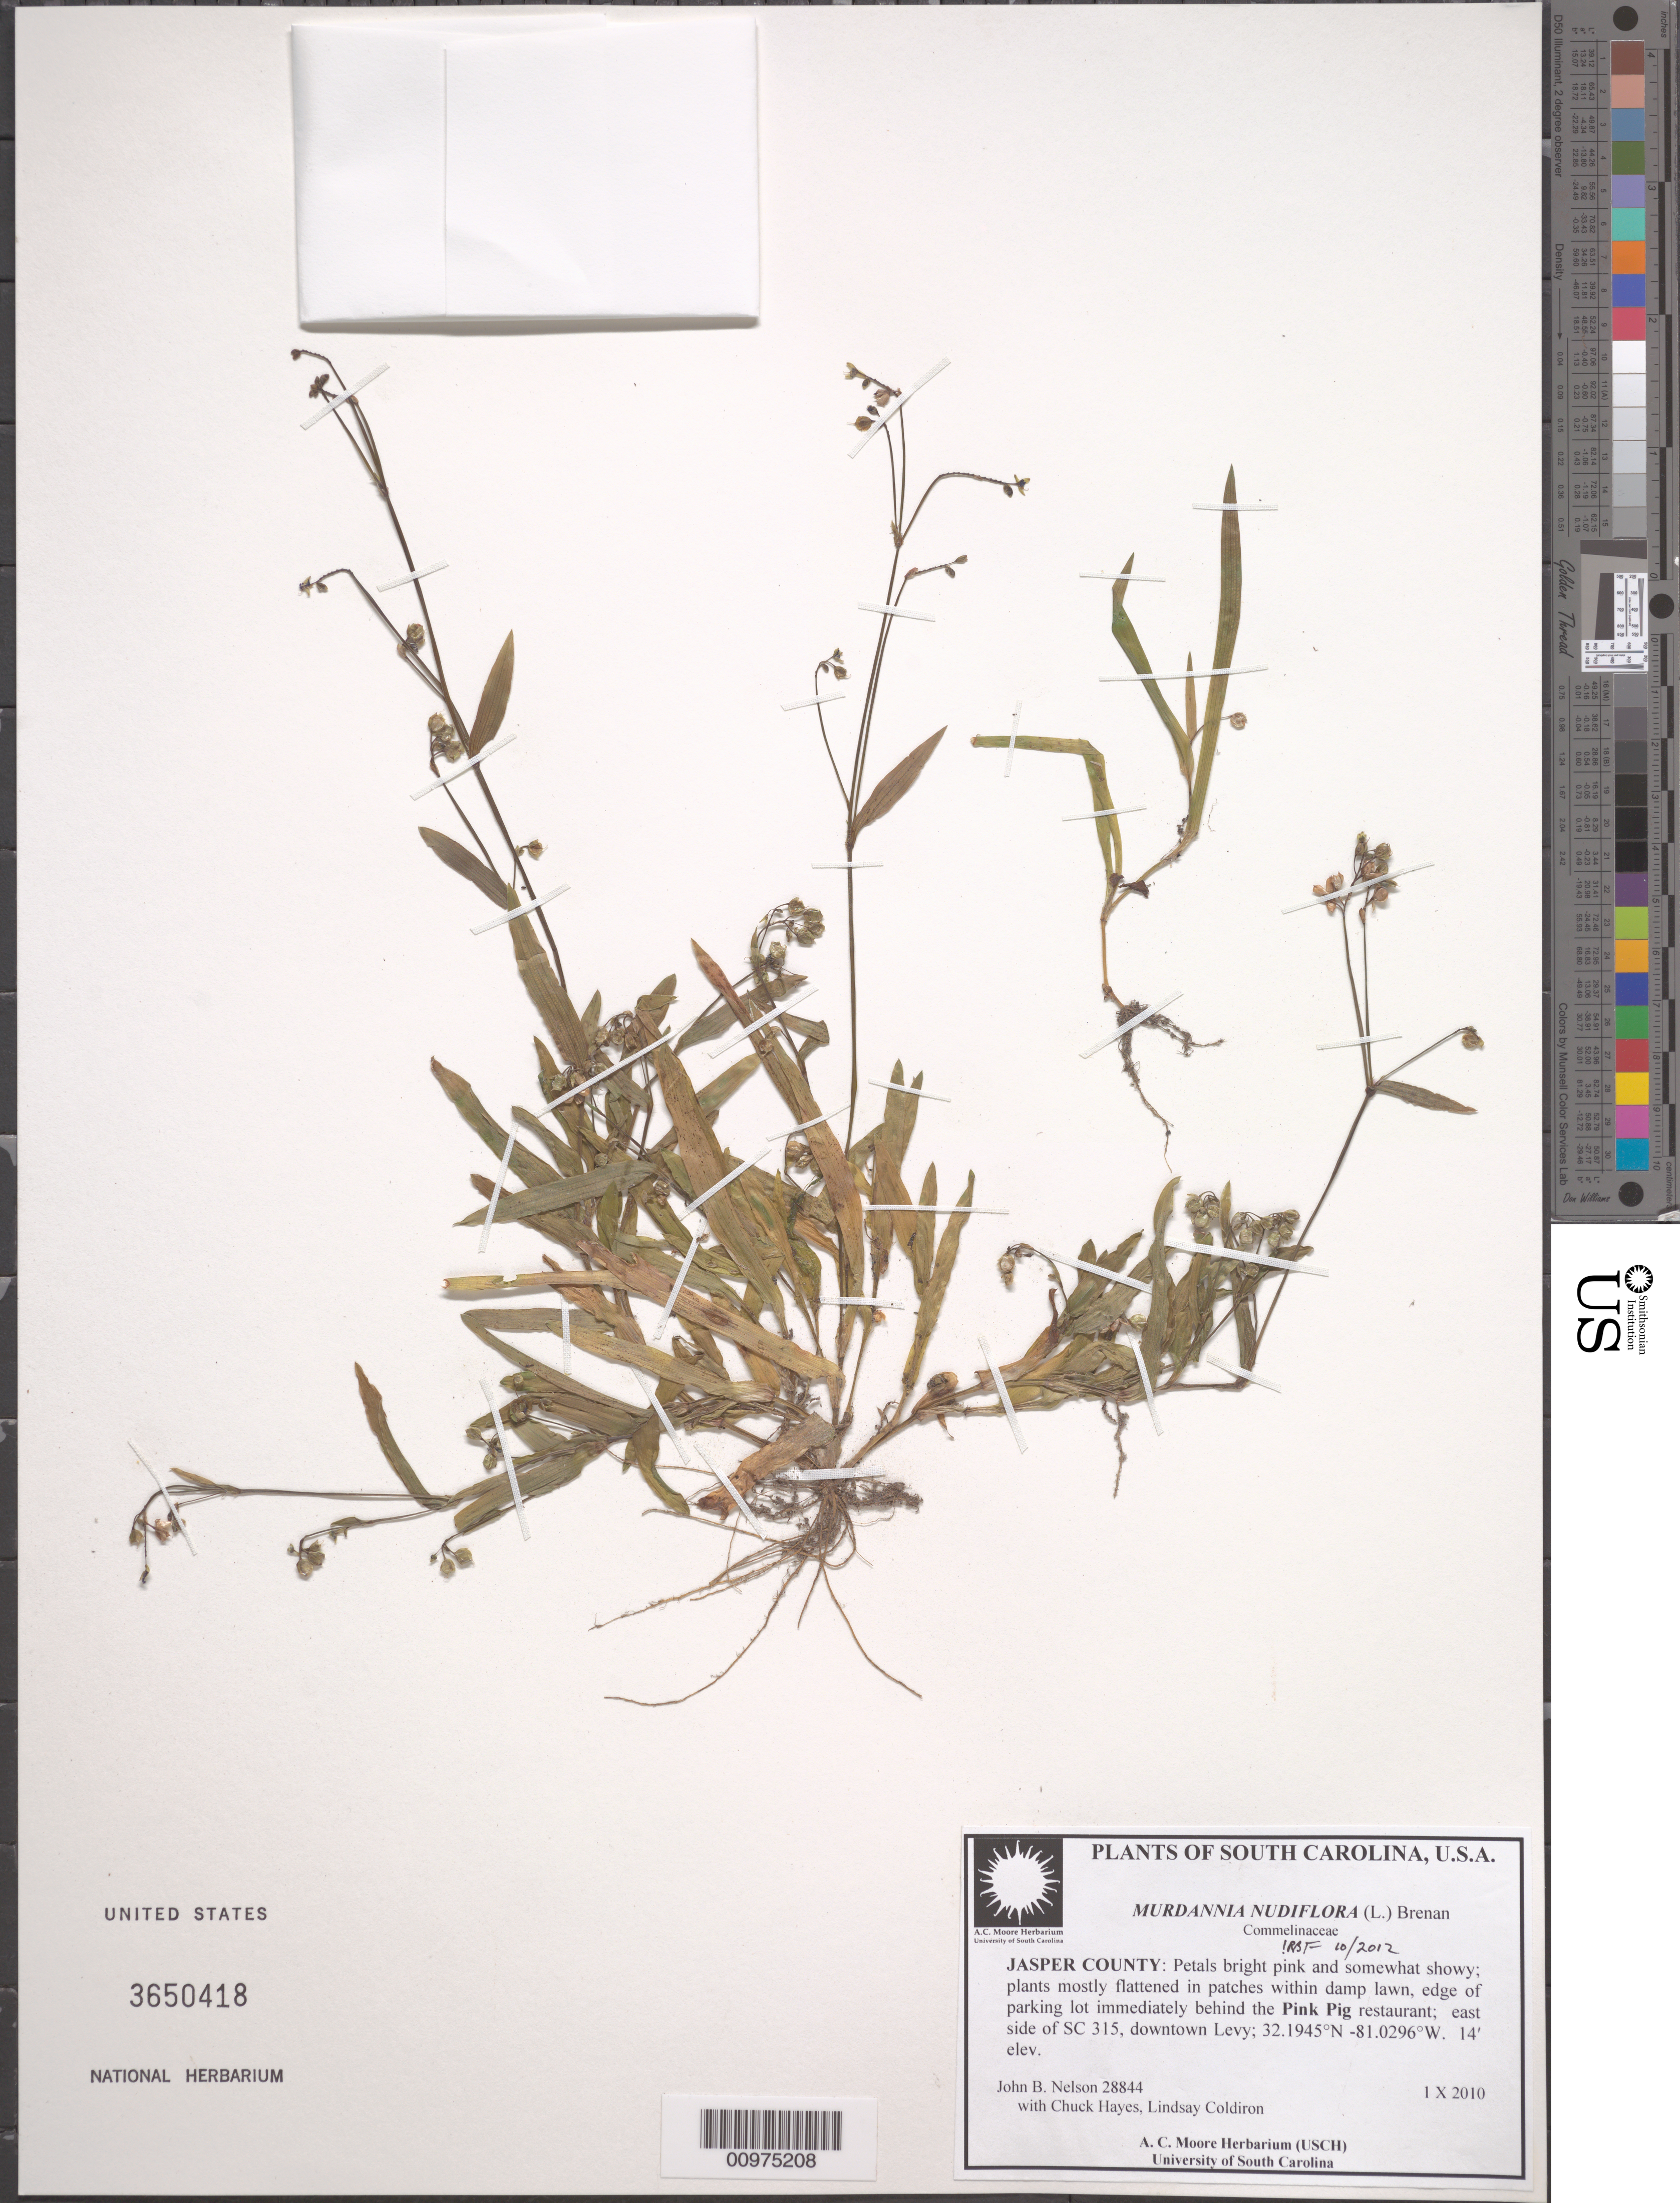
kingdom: Plantae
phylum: Tracheophyta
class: Liliopsida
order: Commelinales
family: Commelinaceae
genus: Murdannia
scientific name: Murdannia nudiflora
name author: (L.) Brenan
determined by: Faden, Robert B., (US), Smithsonian Institution - National Museum of Natural History (UNITED STATES)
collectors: J. Nelson et al.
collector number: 28844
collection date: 2012-10-01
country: United States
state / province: South Carolina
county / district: Jasper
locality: edge of parking lot immediately behing the Pink Pig restaurant; east side of SC 315, downtown Levy;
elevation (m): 4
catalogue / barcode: US 3650418